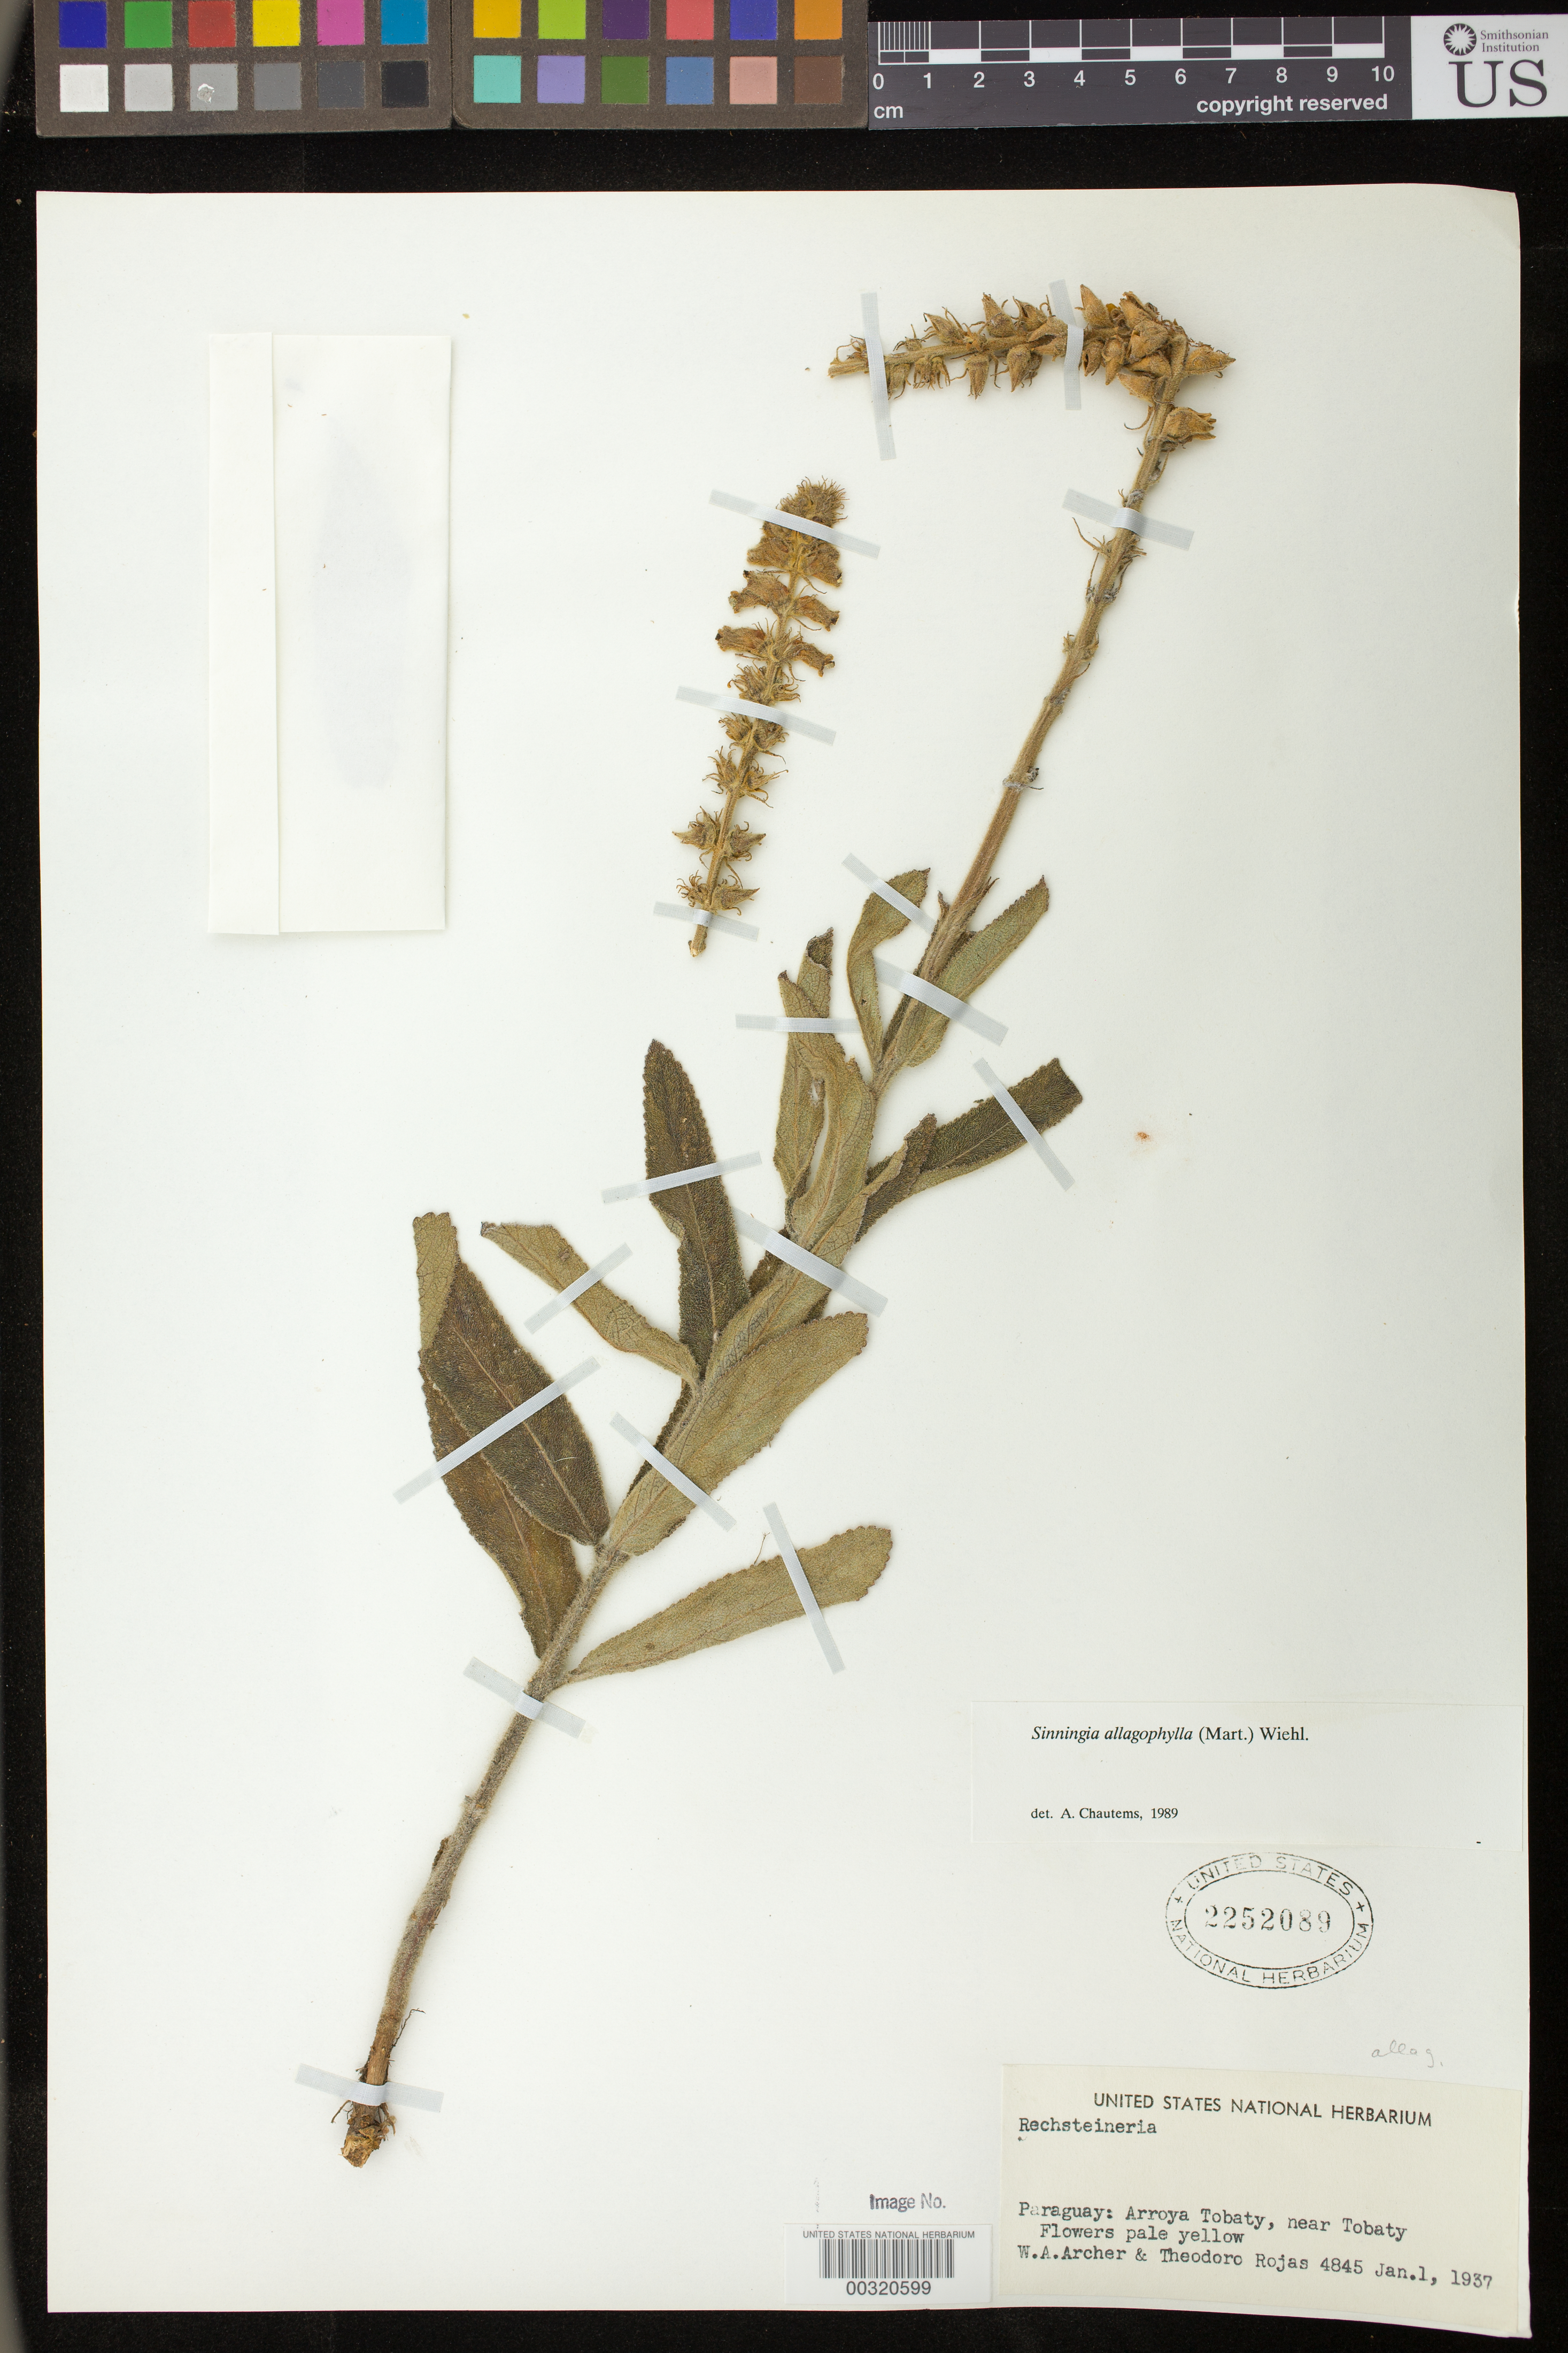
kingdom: Plantae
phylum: Tracheophyta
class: Magnoliopsida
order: Lamiales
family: Gesneriaceae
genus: Sinningia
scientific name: Sinningia allagophylla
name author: (Mart.) Wiehler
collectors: A. W. Archer & T. Rojas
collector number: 4845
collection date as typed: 01 Jan 1937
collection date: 1937-01-01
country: Paraguay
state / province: Cordillera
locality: Arroya Tobaty, near Tobaty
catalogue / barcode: US 2252089